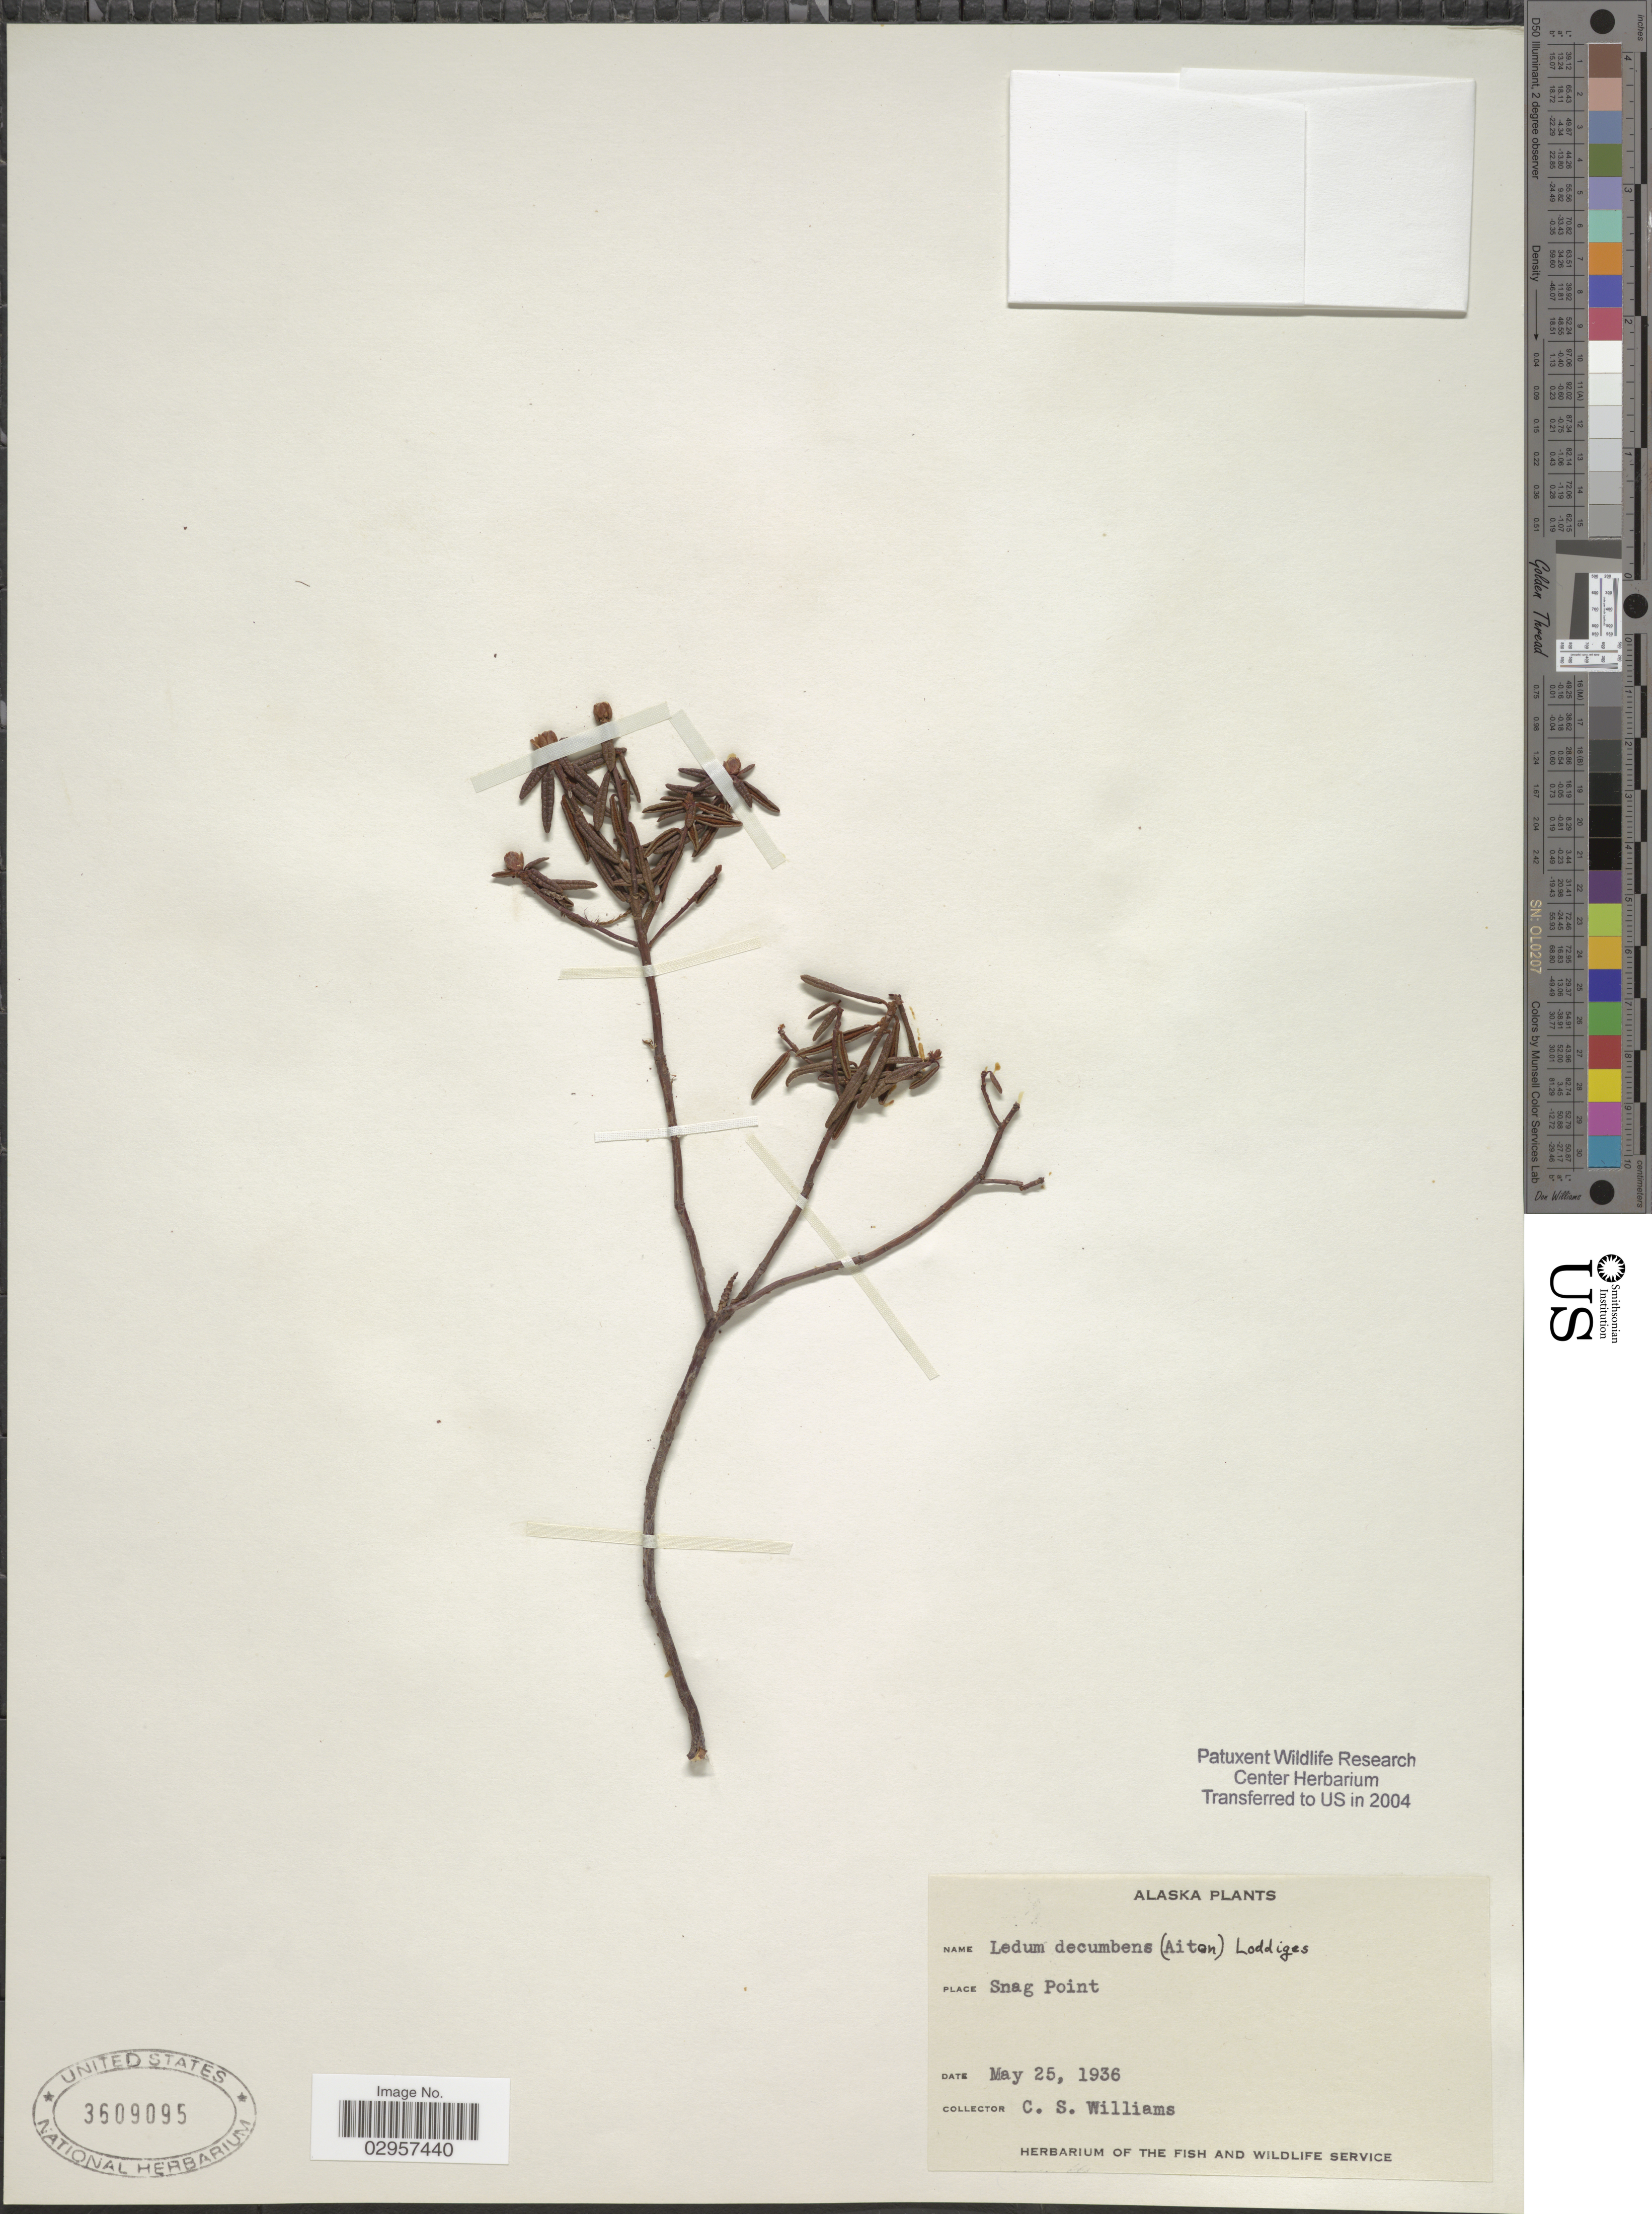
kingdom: Plantae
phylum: Tracheophyta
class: Magnoliopsida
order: Ericales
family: Ericaceae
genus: Ledum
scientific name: Ledum decumbens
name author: (Aiton) Lodd. ex Steud.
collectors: C. Williams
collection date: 1936-05-25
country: United States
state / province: Alaska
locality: Snag Point.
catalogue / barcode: US 3609095